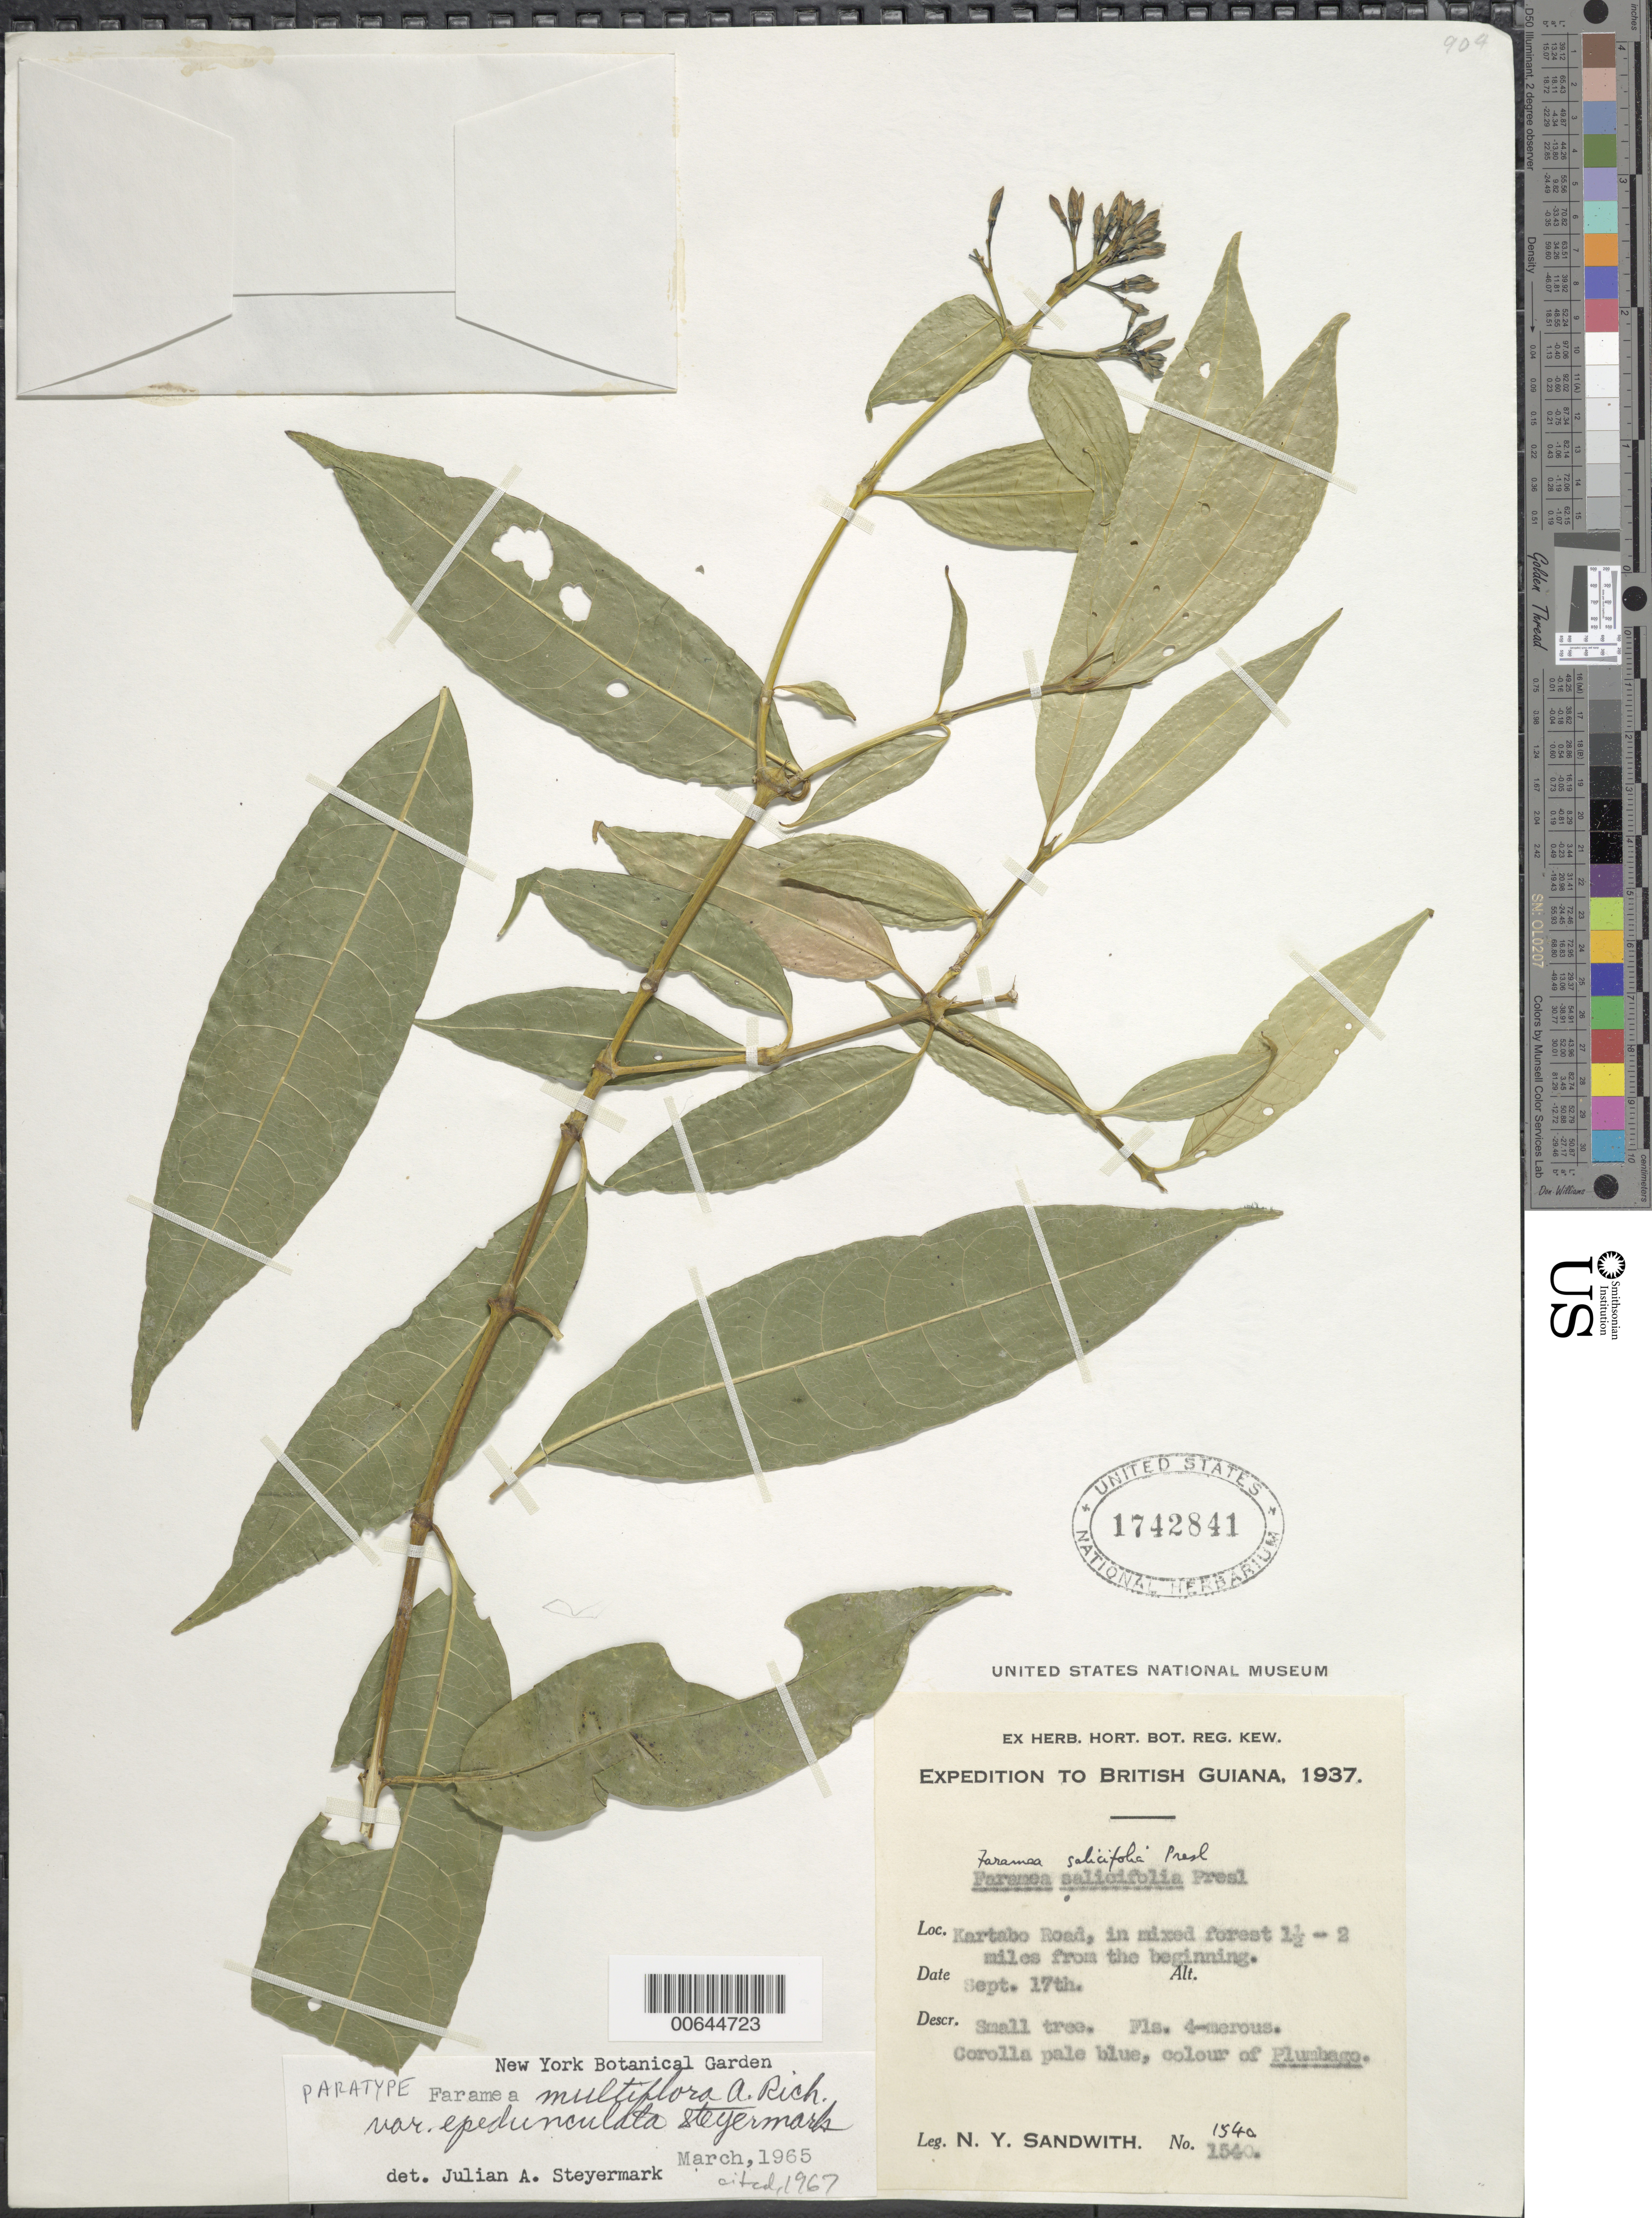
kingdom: Plantae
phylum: Tracheophyta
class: Magnoliopsida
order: Gentianales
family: Rubiaceae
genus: Faramea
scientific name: Faramea multiflora var. epedunculata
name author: Steyerm.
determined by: Steyermark, Julian A., (VEN)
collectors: N. Y. Sandwith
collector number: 1540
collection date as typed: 17-Sep-37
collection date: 1937-09-17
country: Guyana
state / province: Cuyuni-Mazaruni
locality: Kartabo Road, 1.5-2.0 mi. from start of road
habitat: Mixed forest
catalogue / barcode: US 1742841